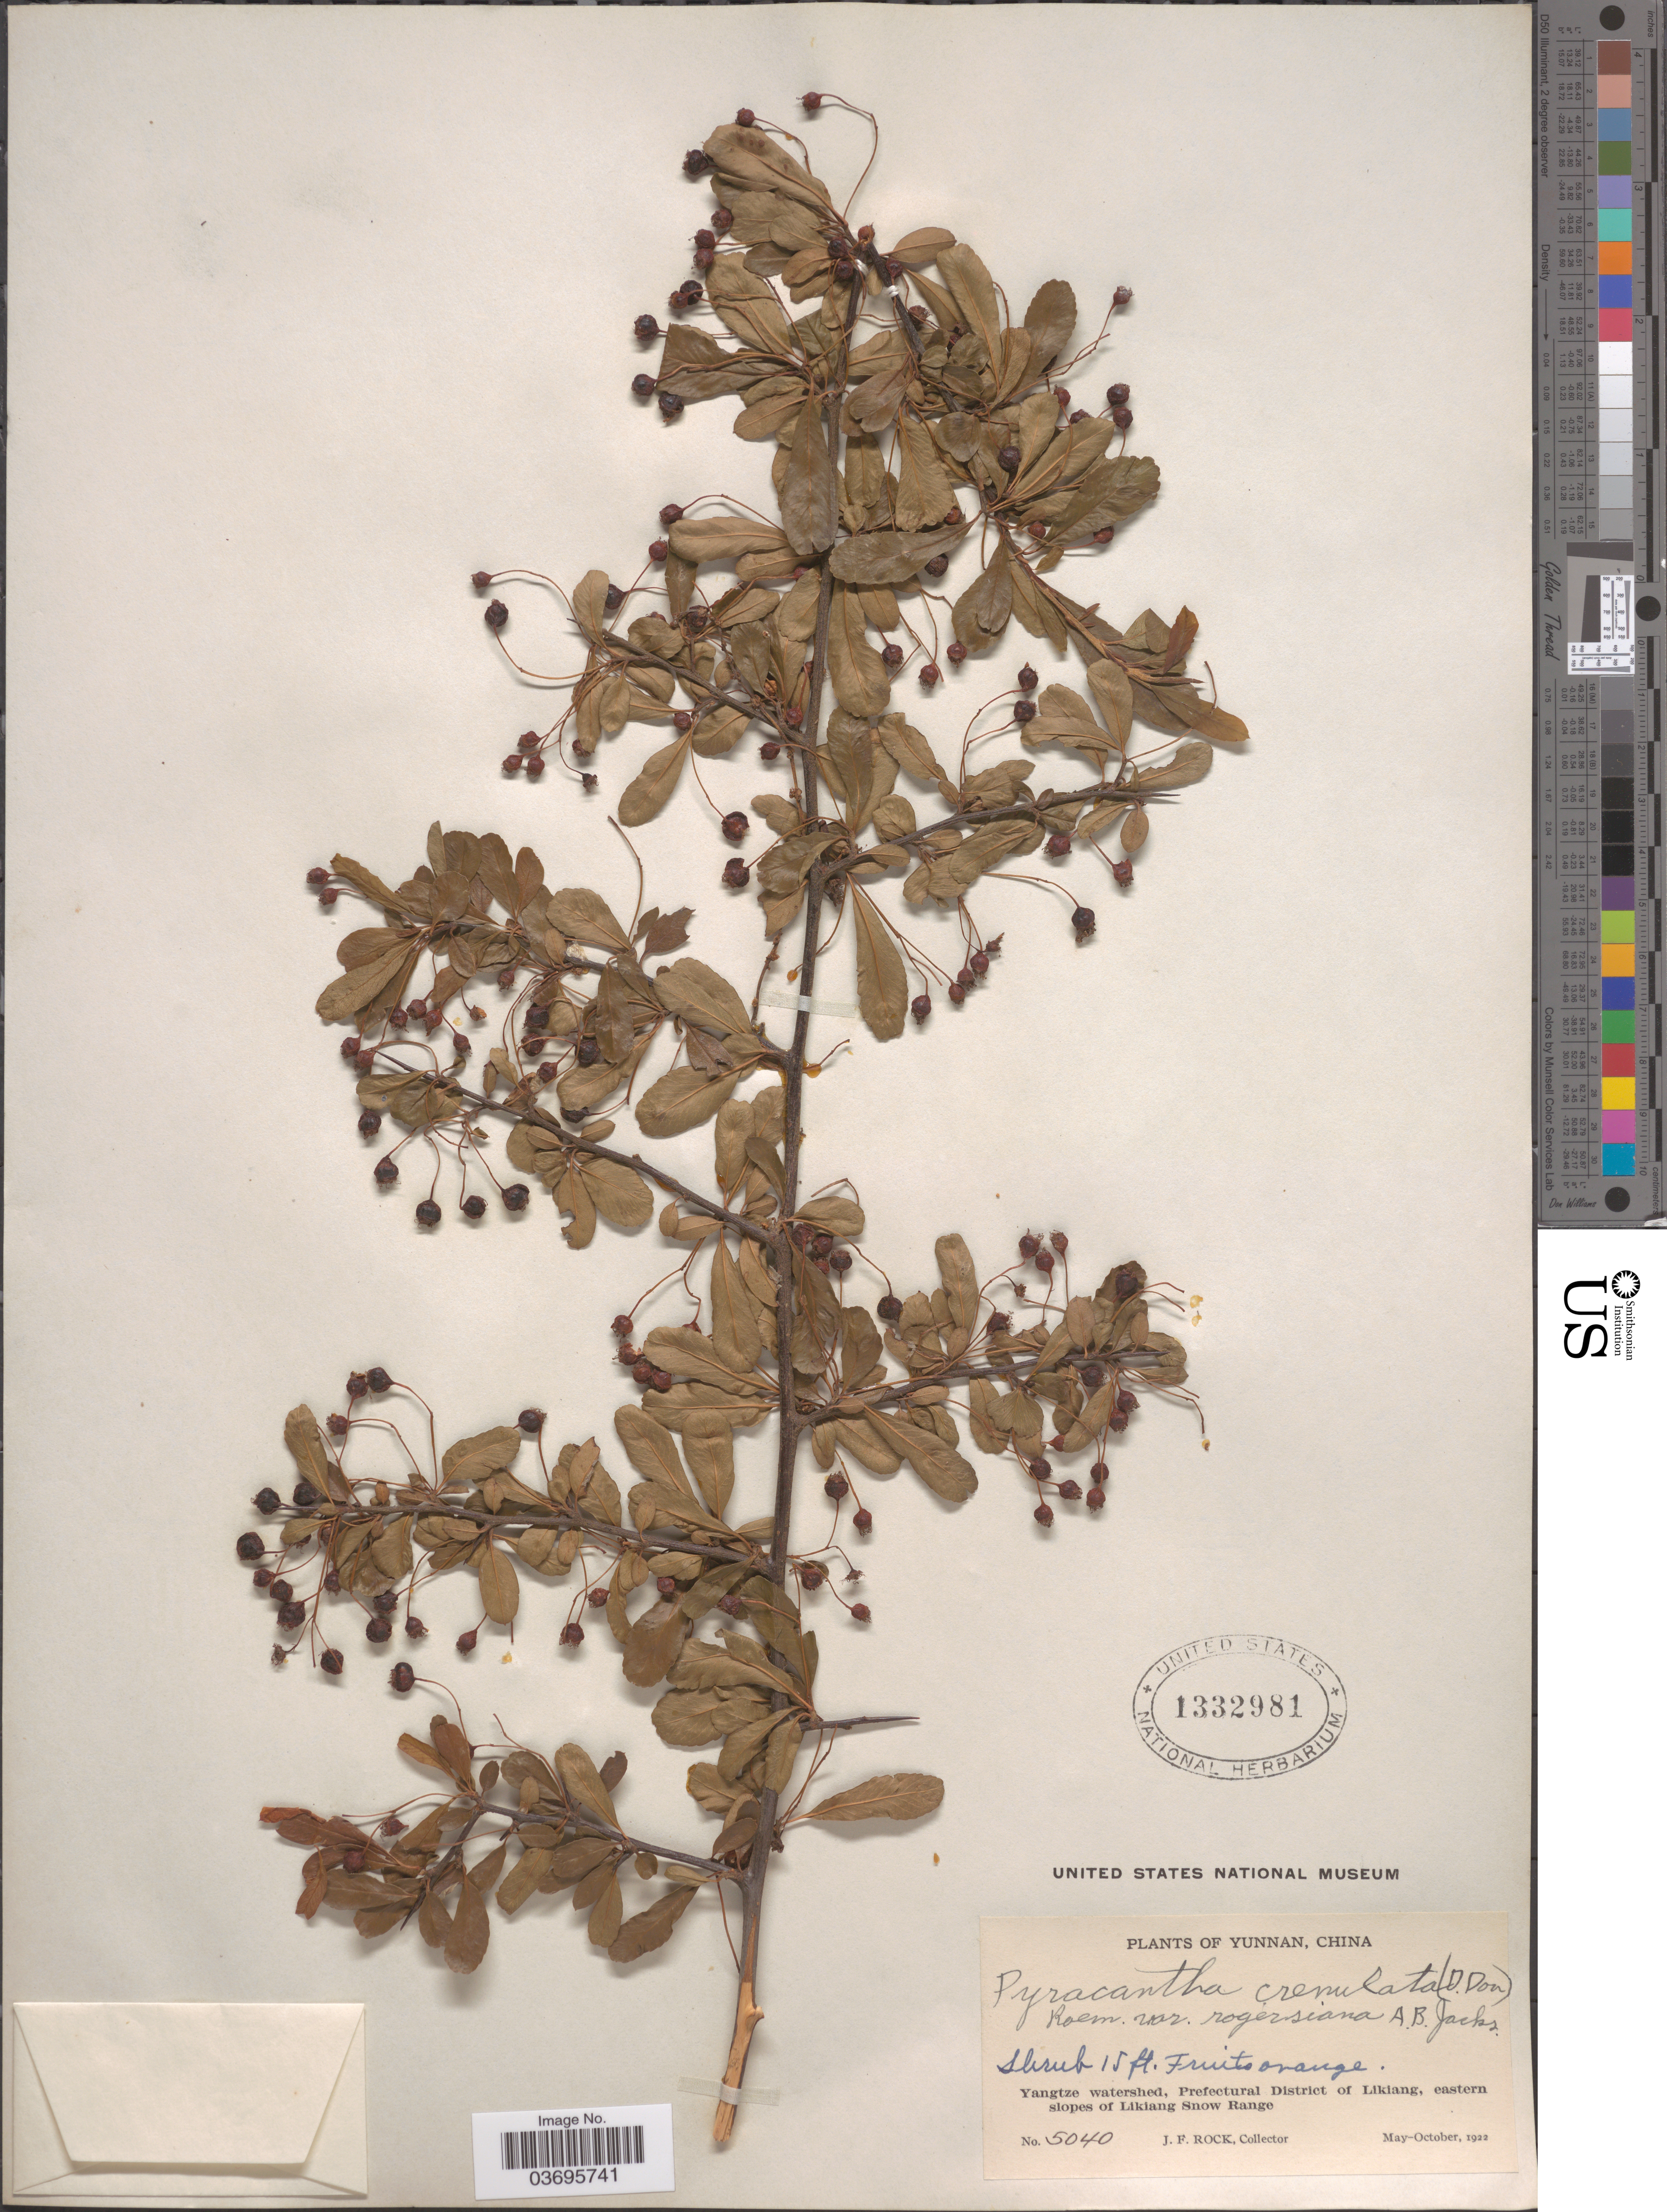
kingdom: Plantae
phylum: Tracheophyta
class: Magnoliopsida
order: Rosales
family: Rosaceae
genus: Pyracantha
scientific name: Pyracantha crenulata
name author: (D. Don) M. Roem.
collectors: J. Rock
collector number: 5040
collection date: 1922-05/1922-10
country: China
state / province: Yunnan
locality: Yangtze watershed, Prefectural District of Likiang, eastern slopes of Likiang Snow Range.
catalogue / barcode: US 1332981